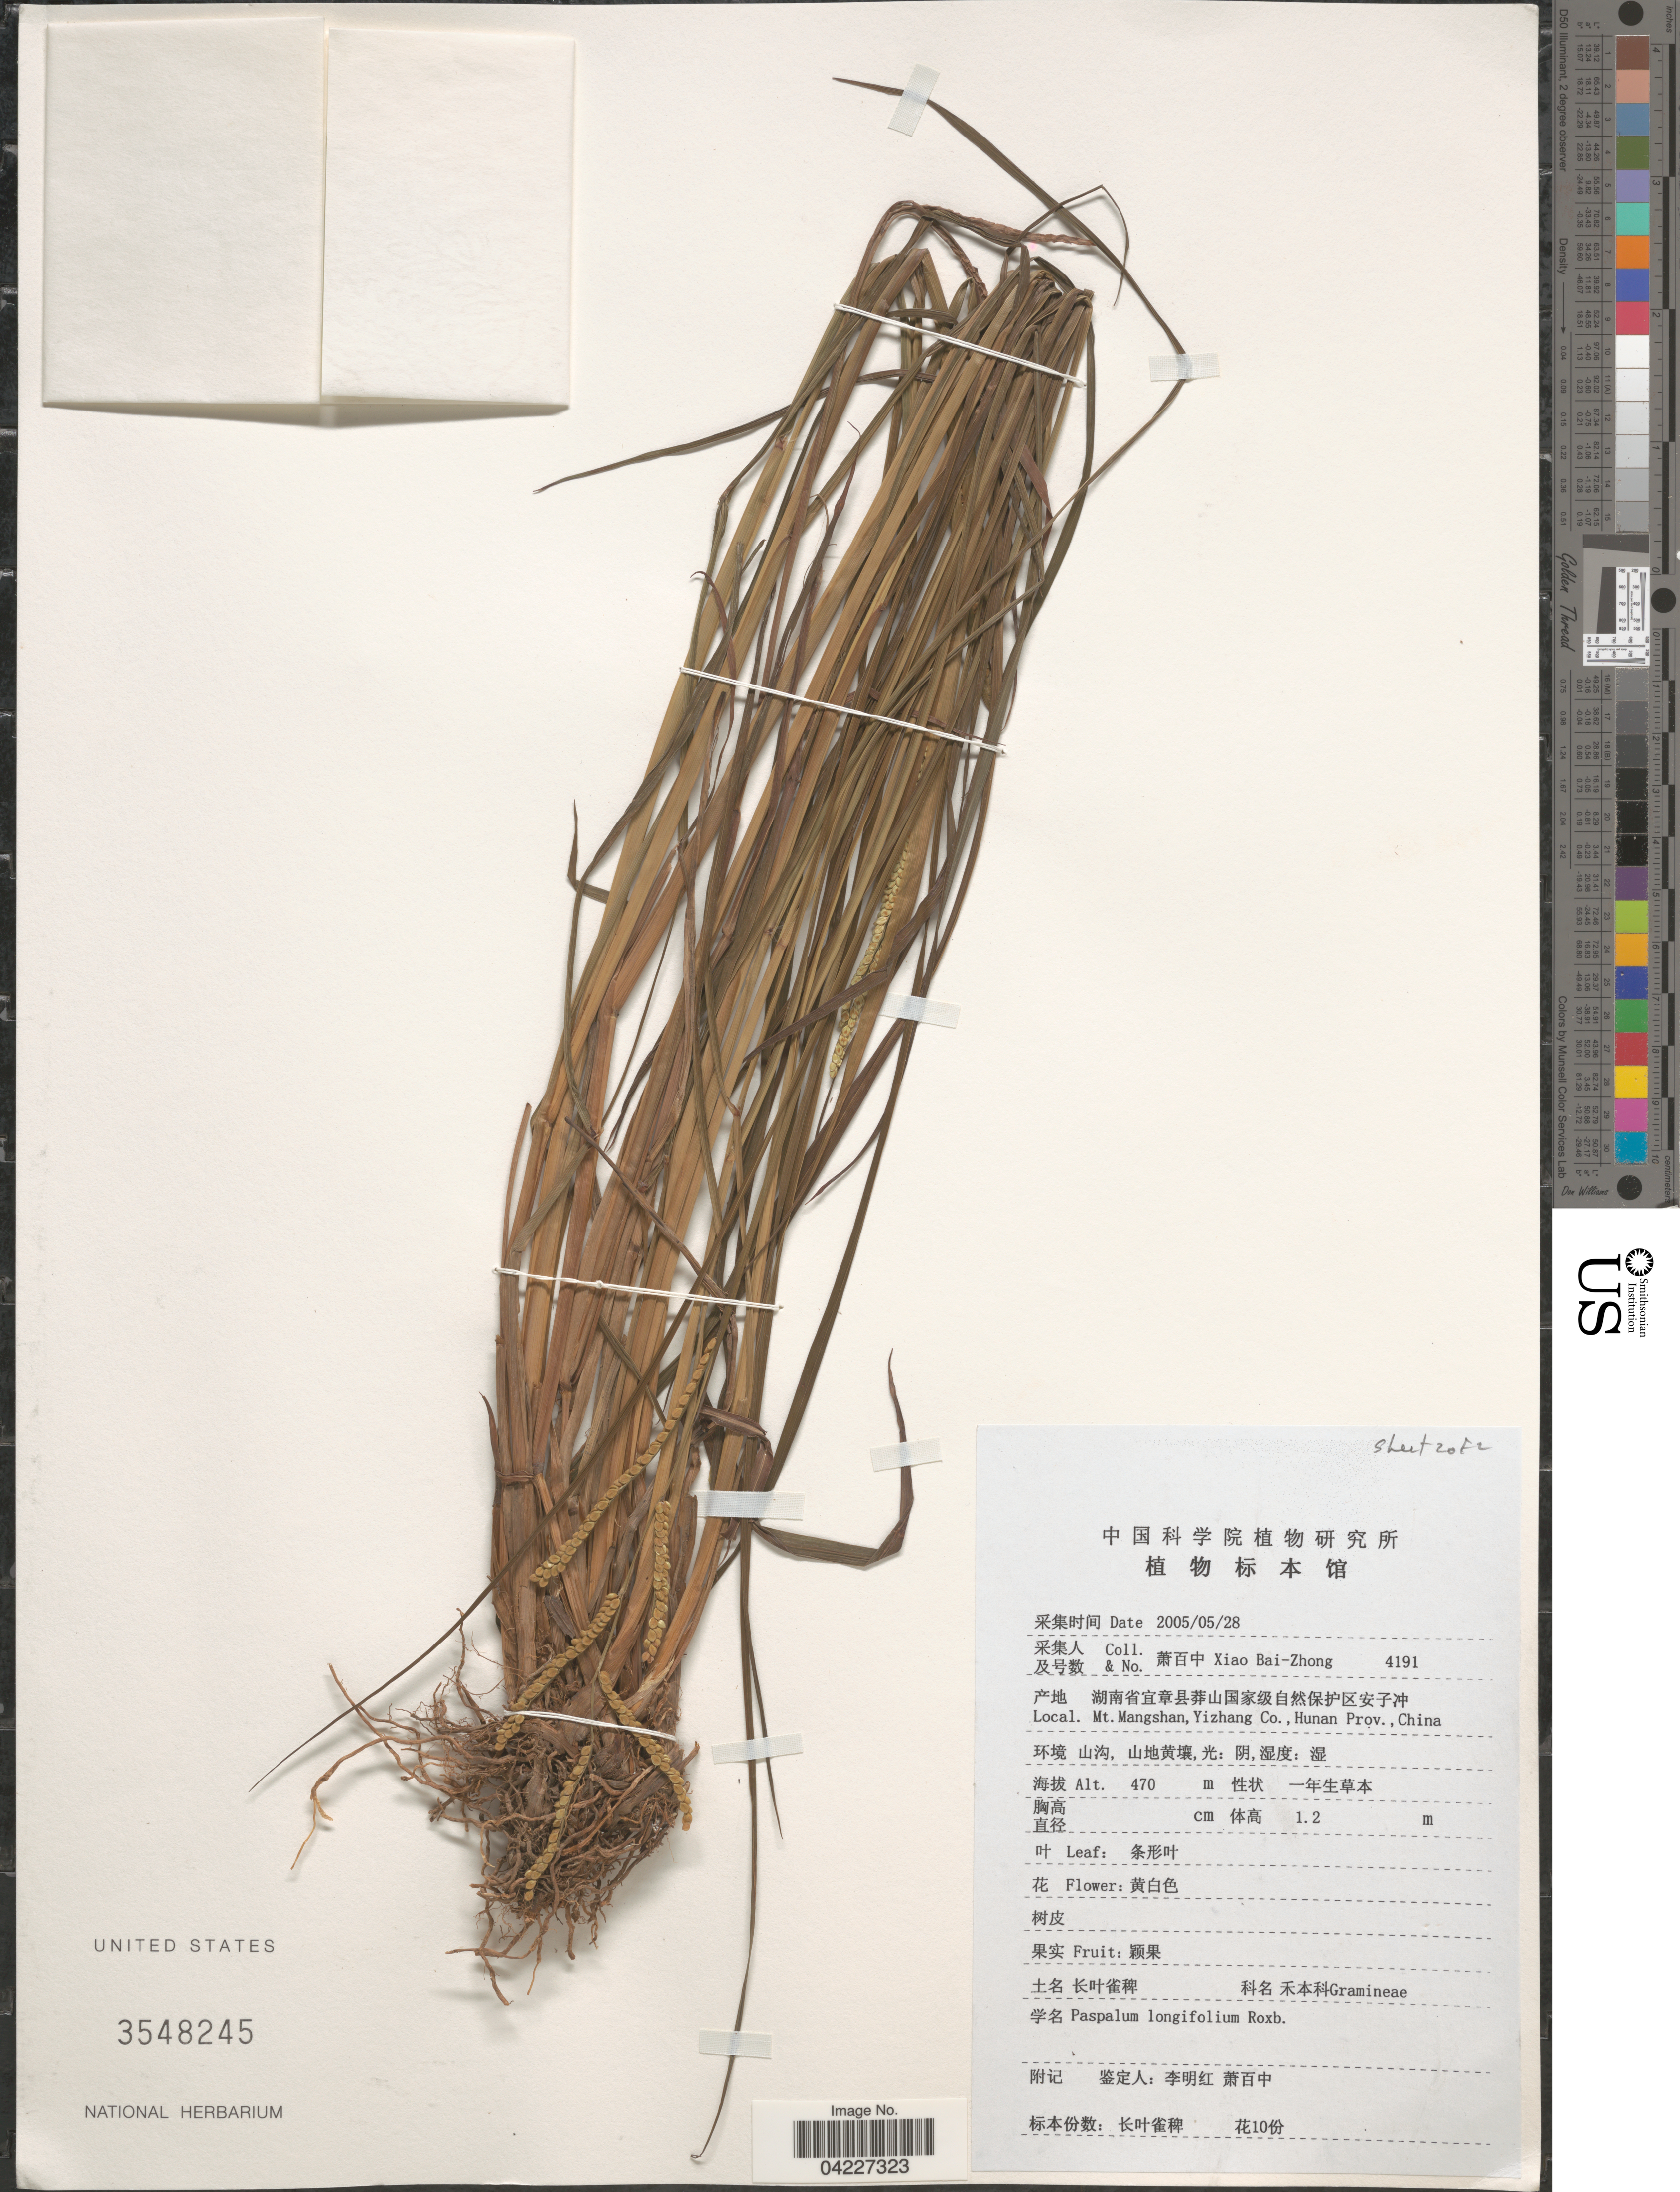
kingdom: Plantae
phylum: Tracheophyta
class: Liliopsida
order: Poales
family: Poaceae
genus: Paspalum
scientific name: Paspalum longifolium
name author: Roxb.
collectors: B. Z. Xiao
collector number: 4191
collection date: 2005-05-28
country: China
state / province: Hunan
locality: Mt. Mangshan, Yizhang Co.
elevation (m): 470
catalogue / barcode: US 3548245